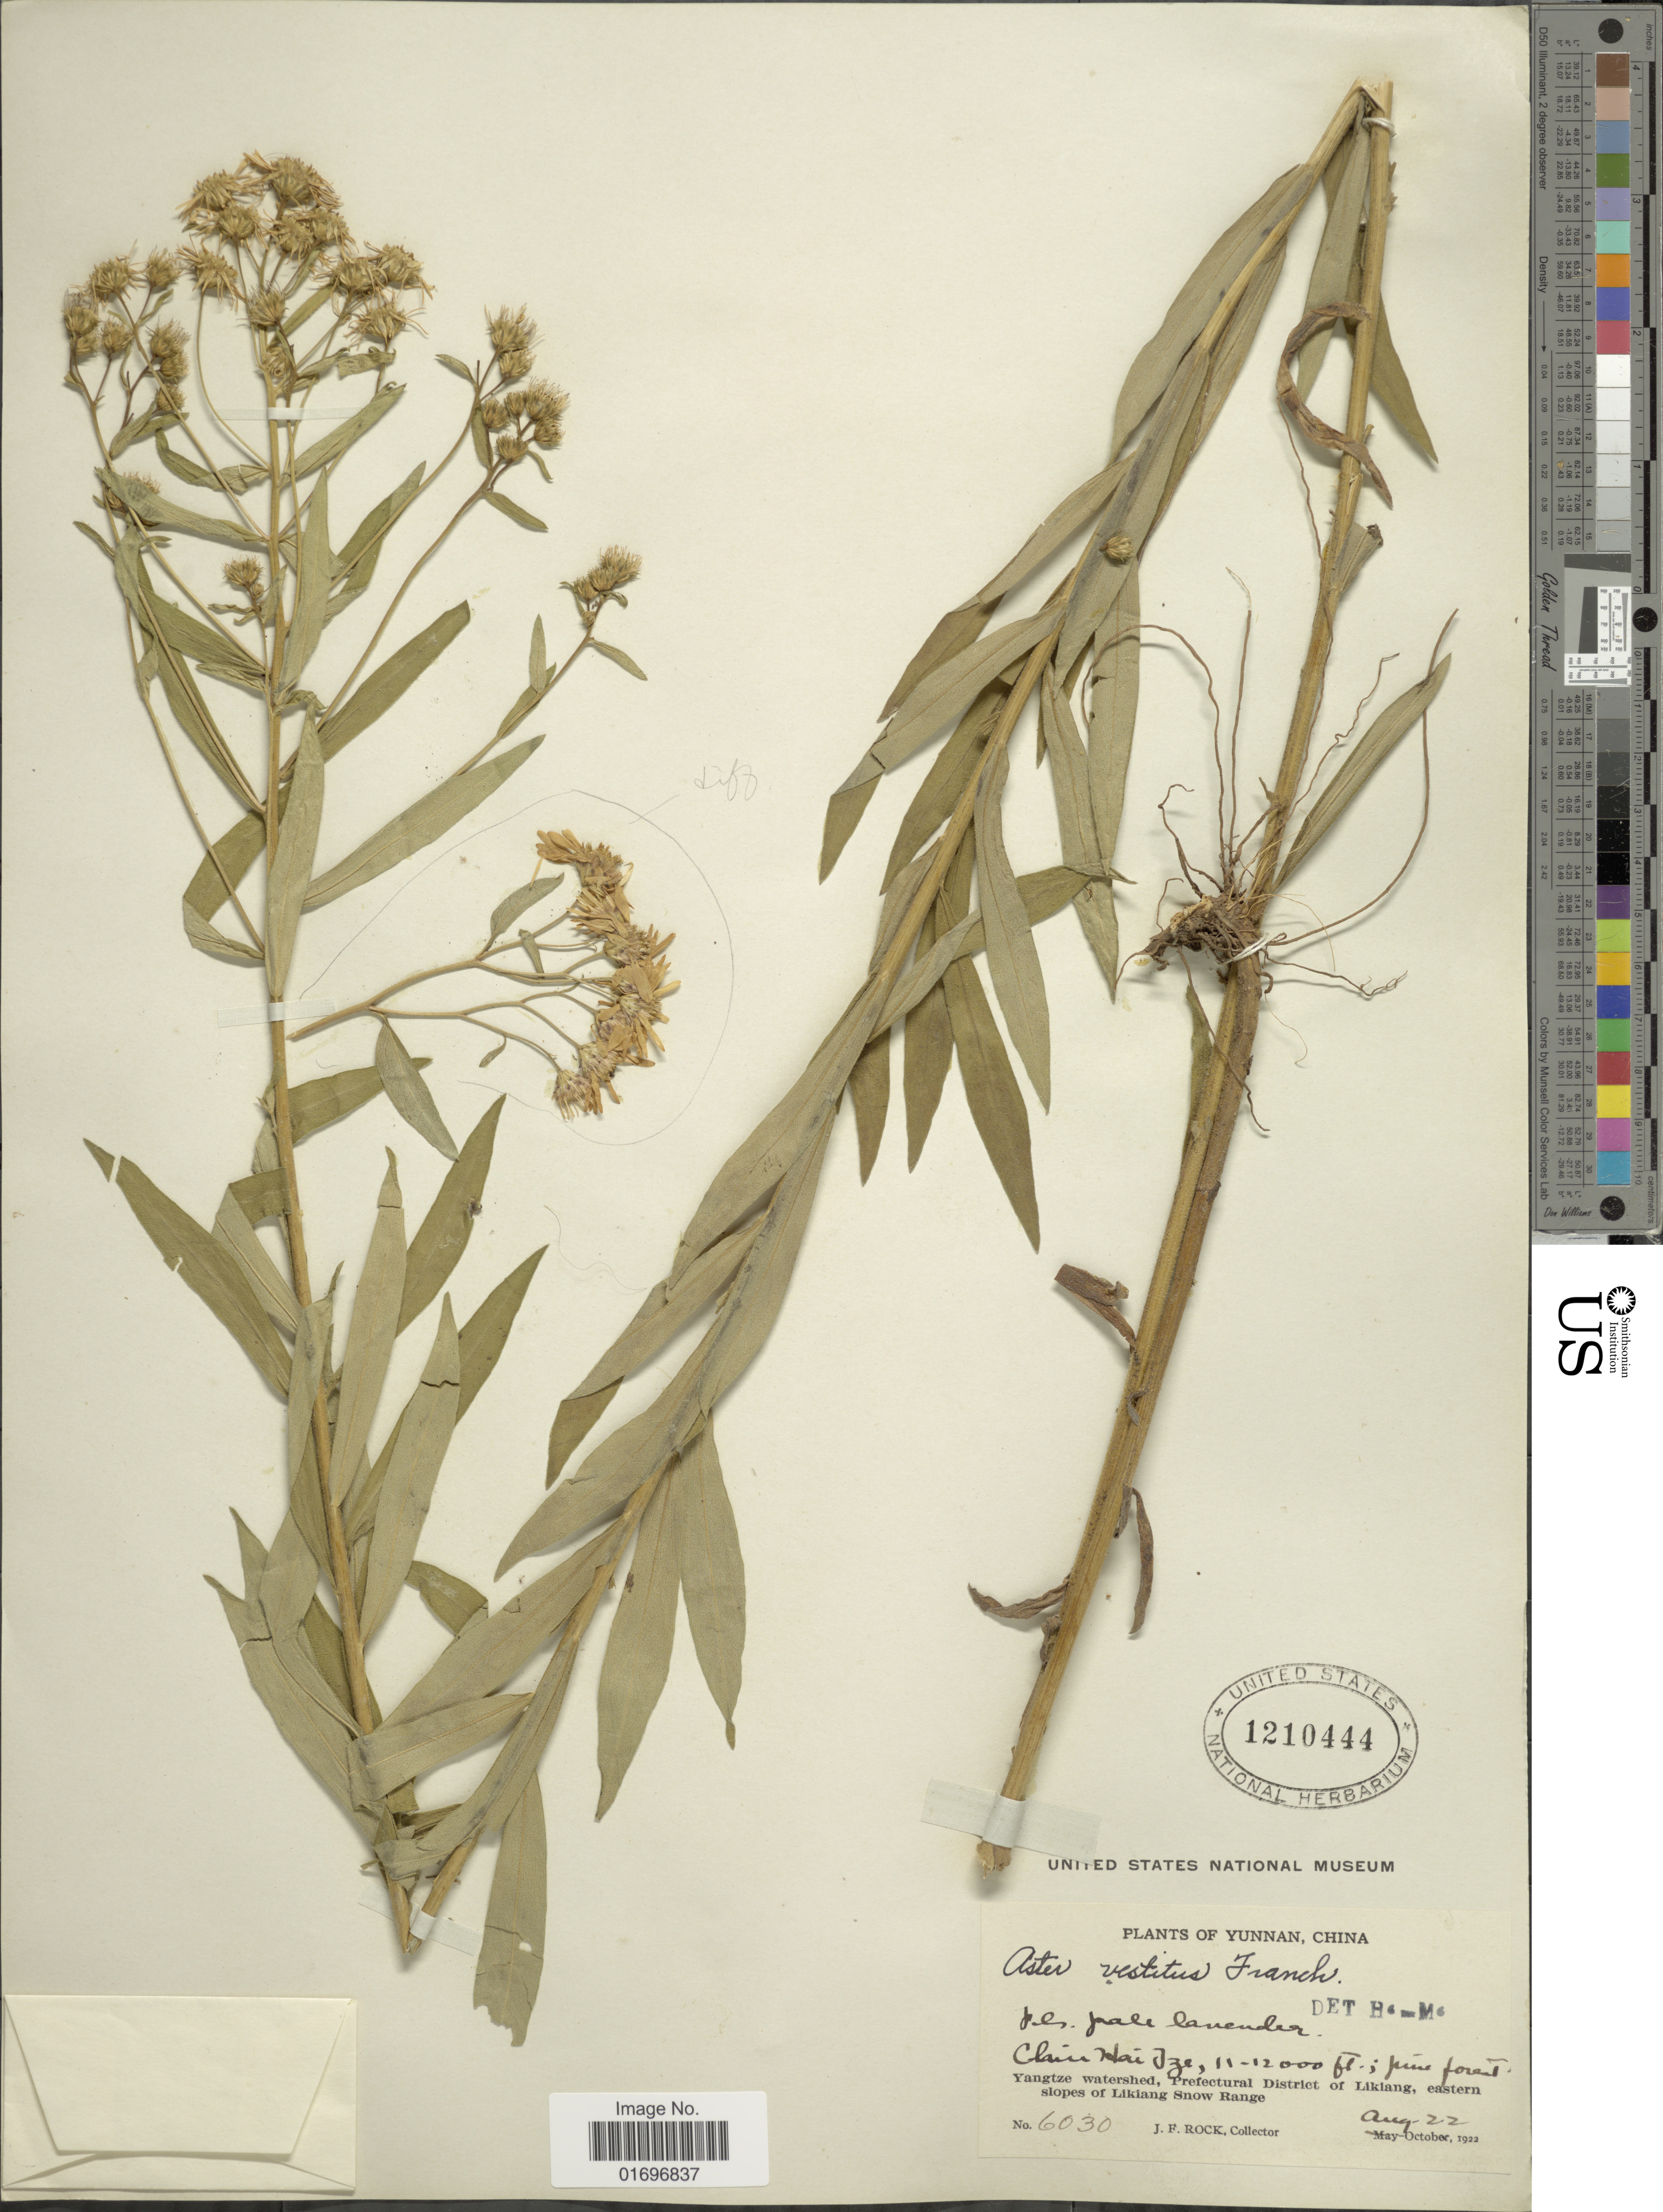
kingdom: Plantae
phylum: Tracheophyta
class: Magnoliopsida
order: Asterales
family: Asteraceae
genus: Aster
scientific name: Aster vestitus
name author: Franch.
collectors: J. Rock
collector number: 6030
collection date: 1922-08-22/1922-10-22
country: China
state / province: Yunnan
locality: Yunnan, China. Chin Hai Ize. Yangtze watershed, Prefectural District of Likiang, eastern slopes of Likiang Snow Range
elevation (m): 3353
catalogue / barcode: US 1210444